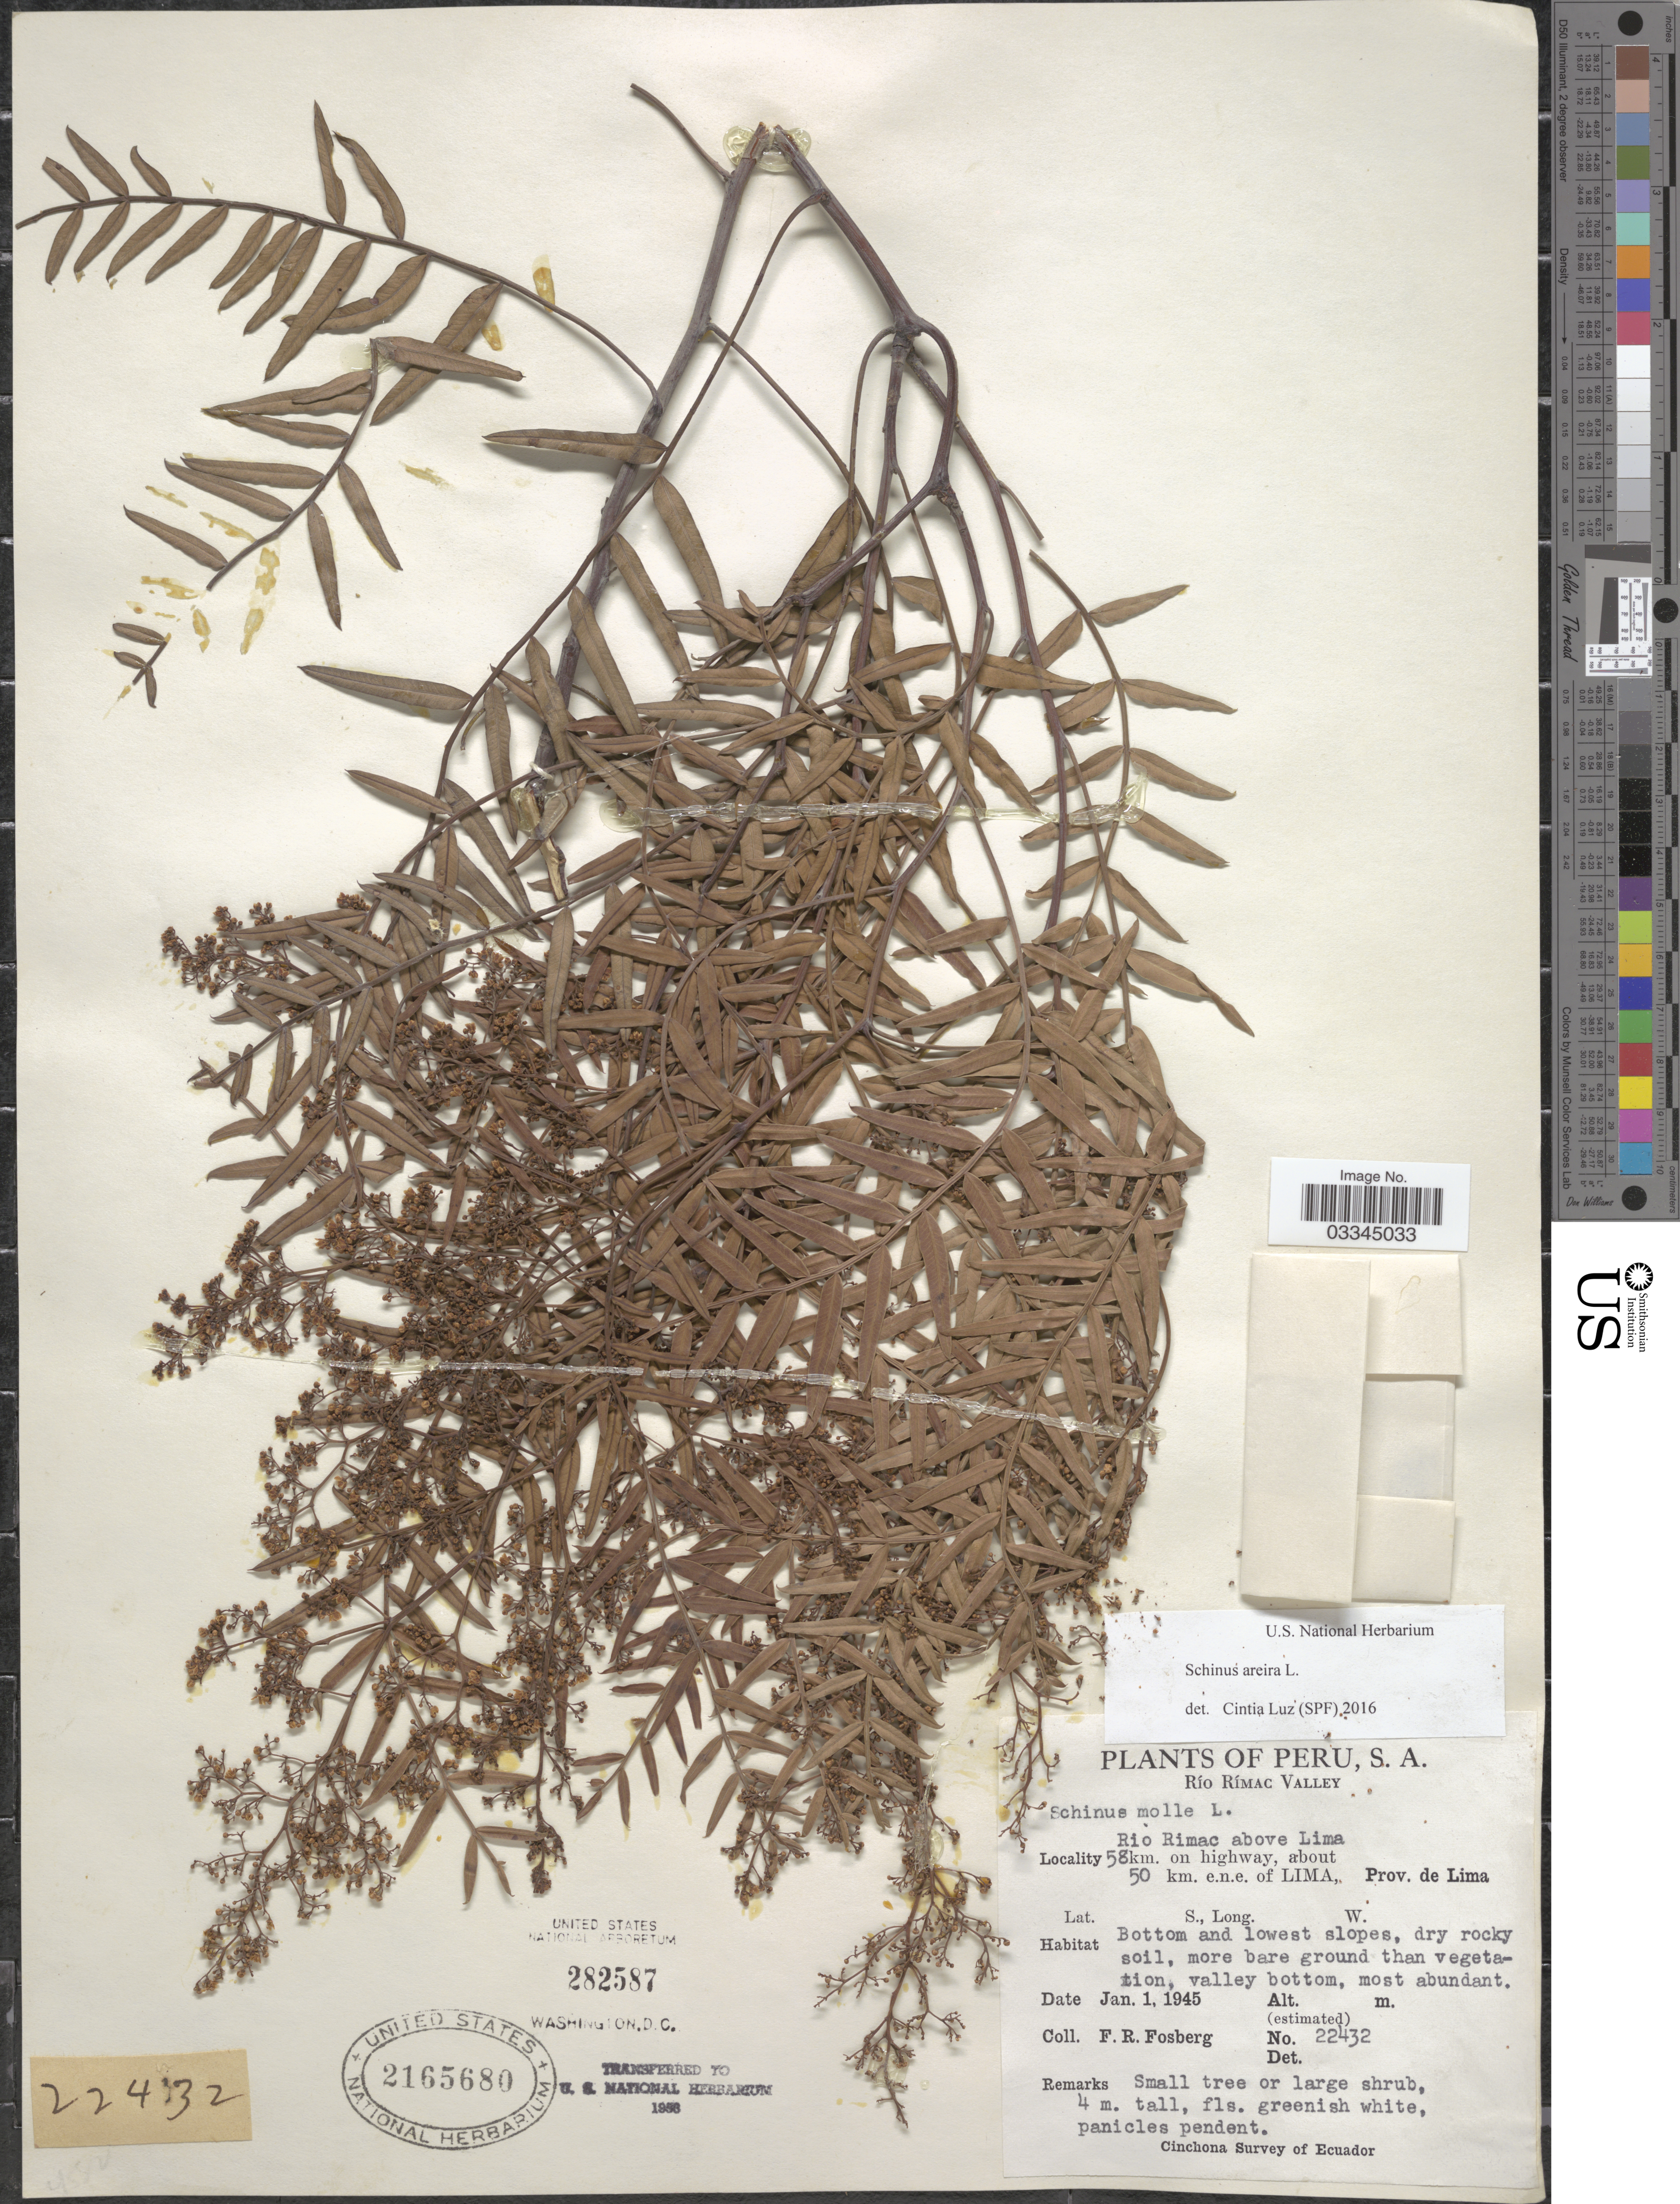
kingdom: Plantae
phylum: Tracheophyta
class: Magnoliopsida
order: Sapindales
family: Anacardiaceae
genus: Schinus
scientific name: Schinus areira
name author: L.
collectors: F. R. Fosberg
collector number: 22432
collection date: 1945-01-01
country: Peru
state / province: Lima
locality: Río Rímac Valley, Rio Rimac above Lima, 58km. on highway, about 50 km. e.n.e. of Lima.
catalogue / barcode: US 2165680